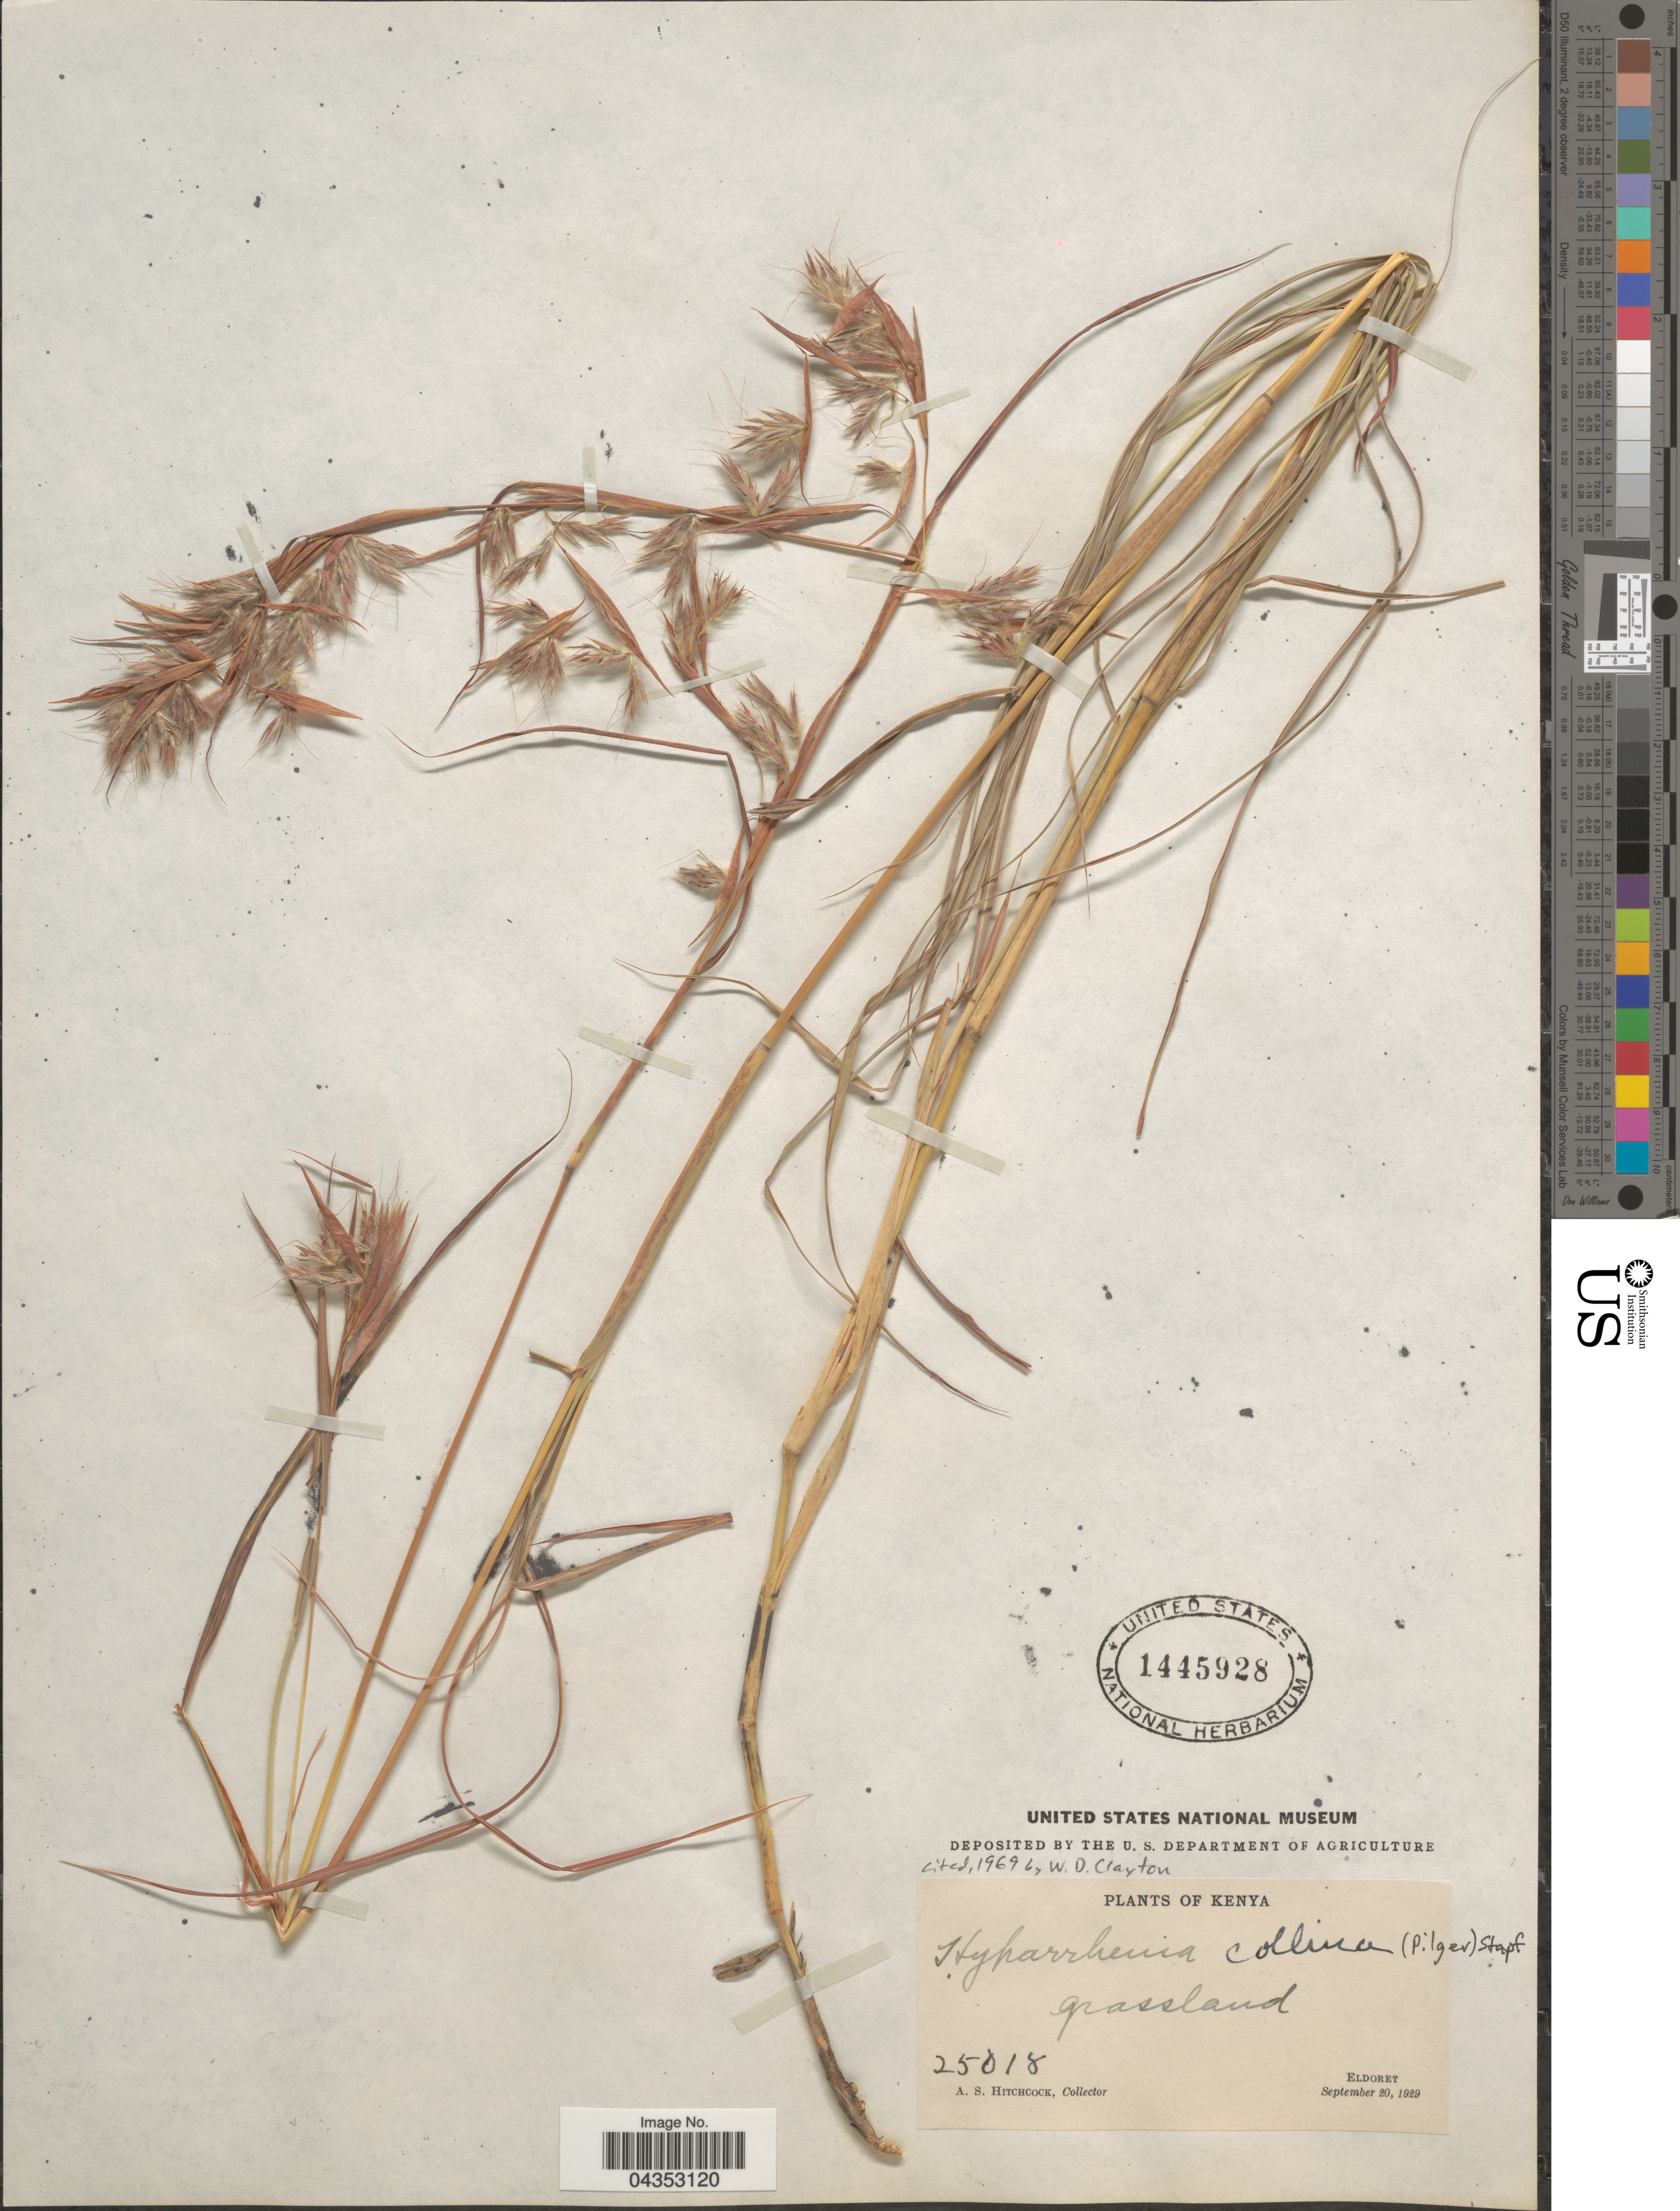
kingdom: Plantae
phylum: Tracheophyta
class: Liliopsida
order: Poales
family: Poaceae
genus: Hyparrhenia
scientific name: Hyparrhenia collina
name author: (Pilg.) Stapf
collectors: A. S. Hitchcock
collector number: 25018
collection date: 1929-09-20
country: Kenya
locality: Grassland. Eldoret.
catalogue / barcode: US 1445928